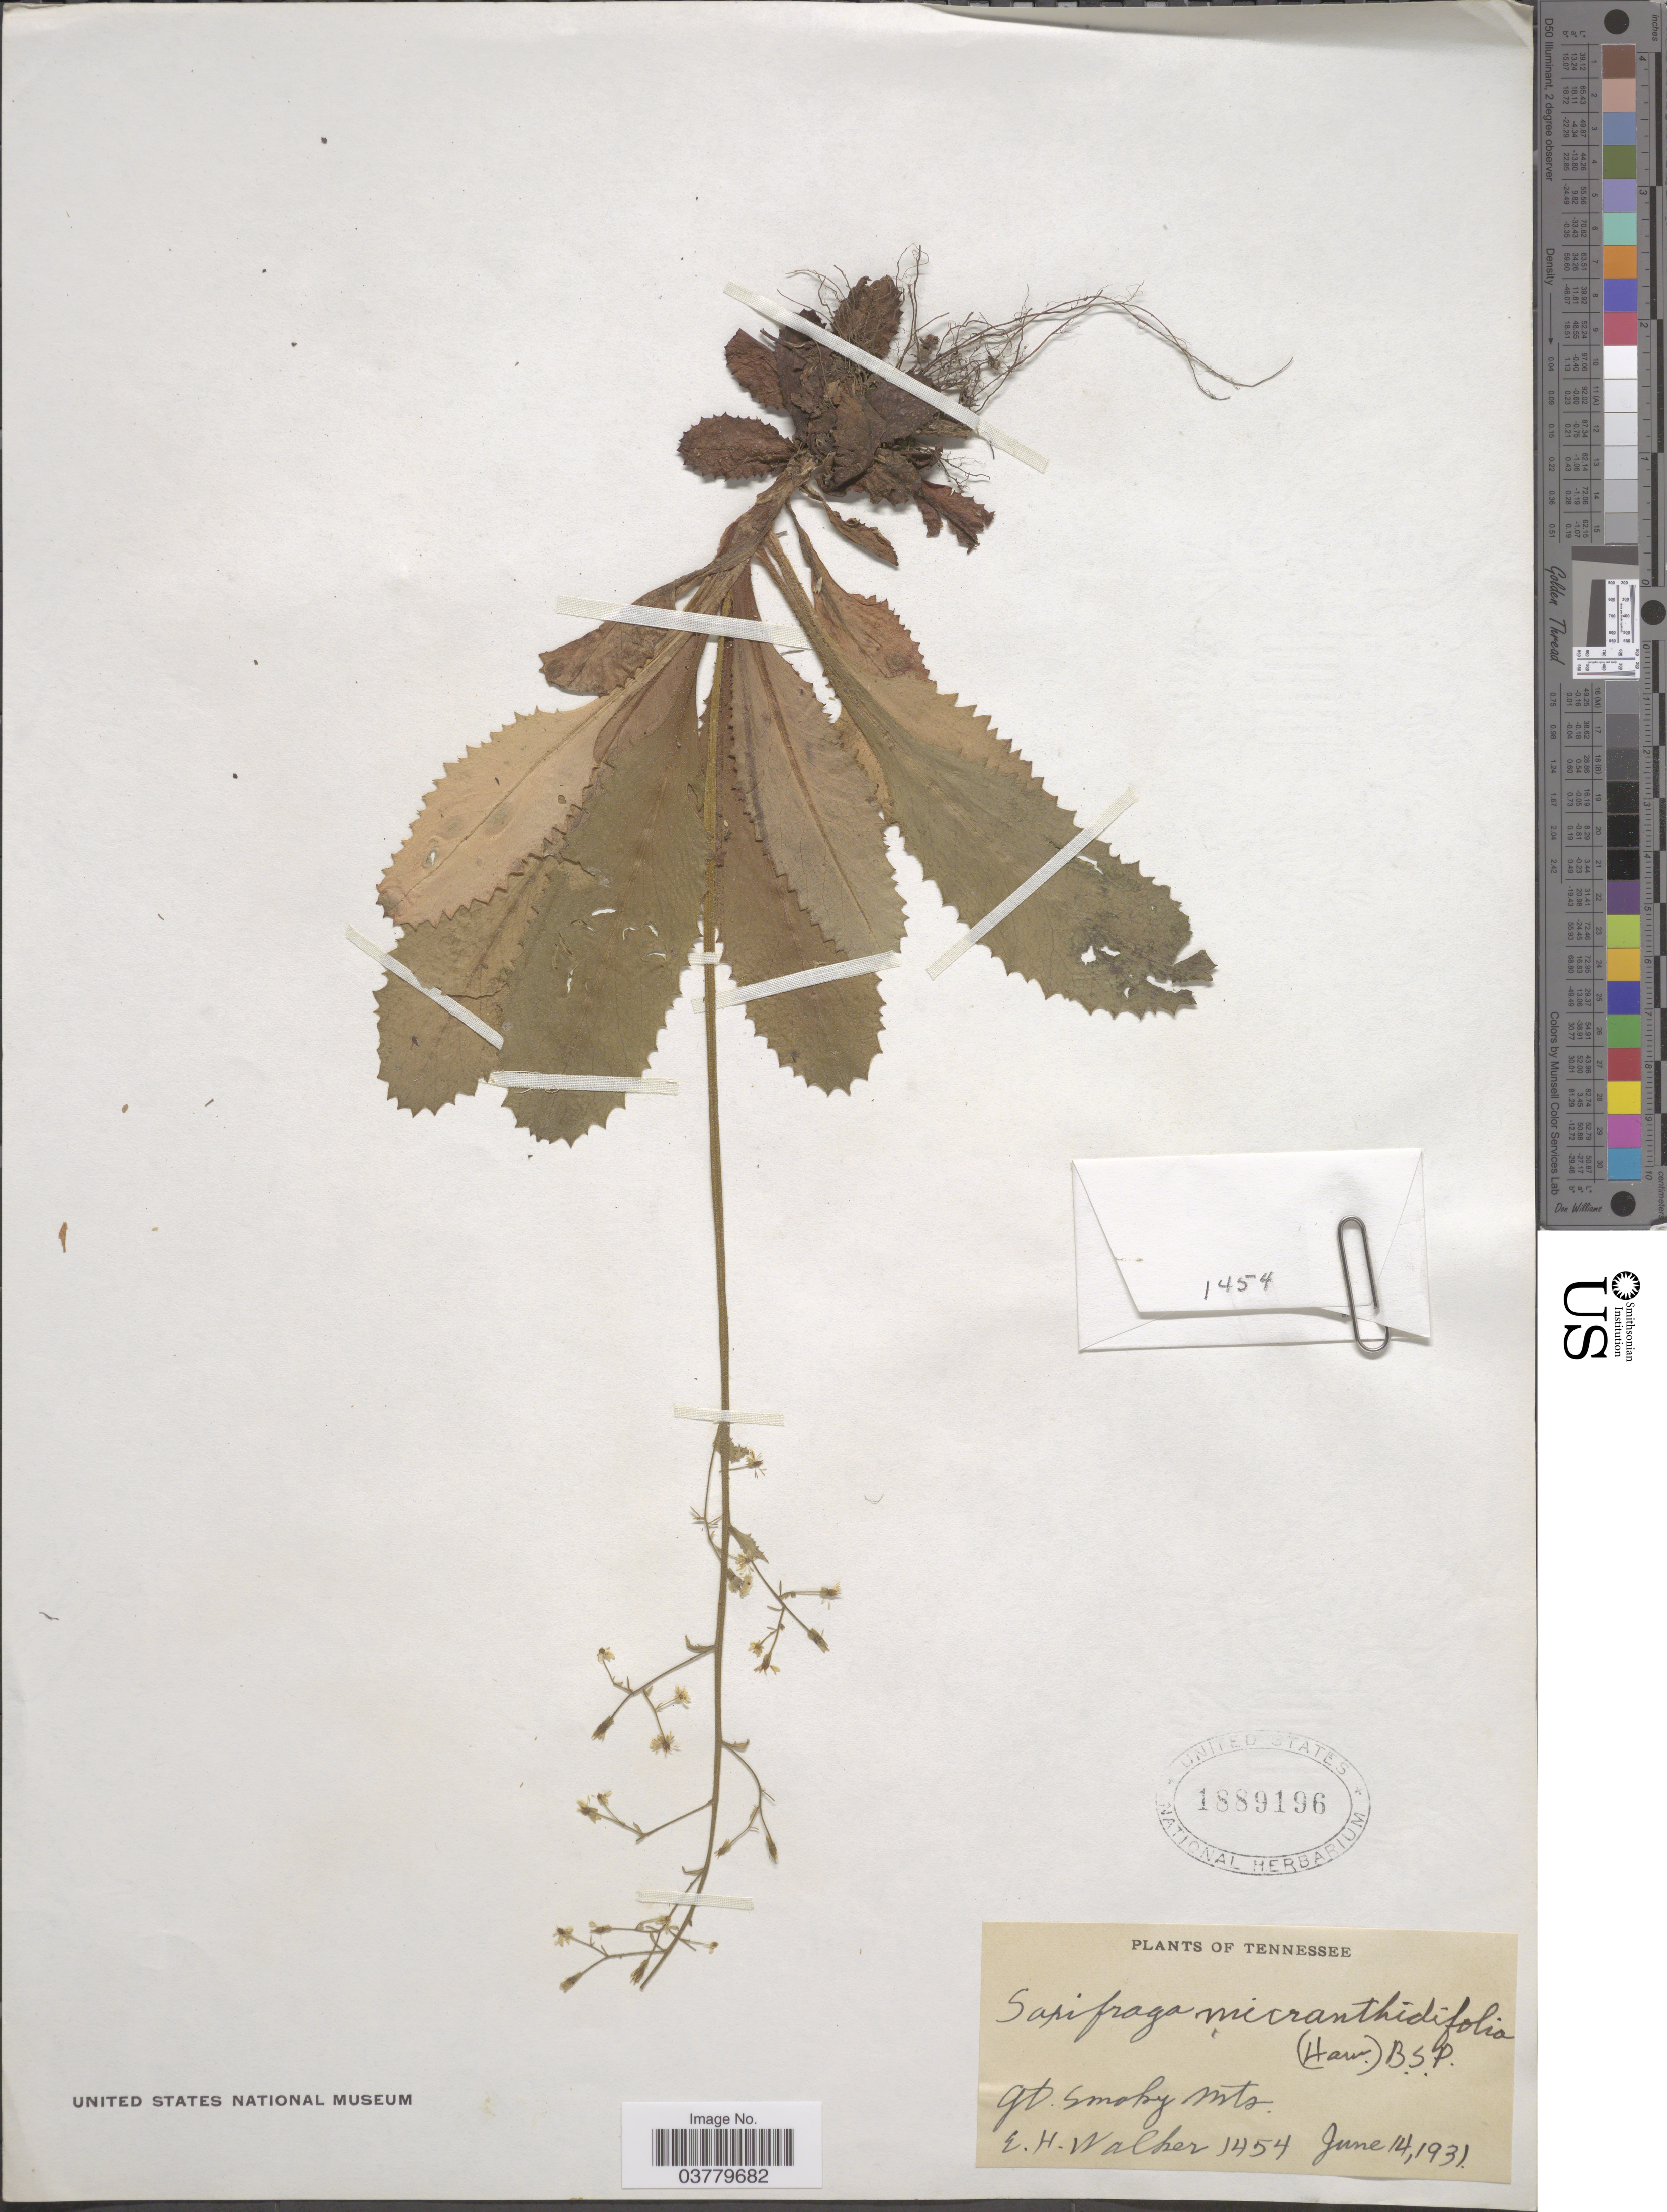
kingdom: Plantae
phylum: Tracheophyta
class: Magnoliopsida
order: Saxifragales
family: Saxifragaceae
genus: Micranthes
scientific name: Micranthes micranthidifolia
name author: (Haw.) Small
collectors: E. H. Walker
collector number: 1454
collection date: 1931-06-14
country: United States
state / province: Tennessee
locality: Gt. Smoky Mts.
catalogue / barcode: US 1889196